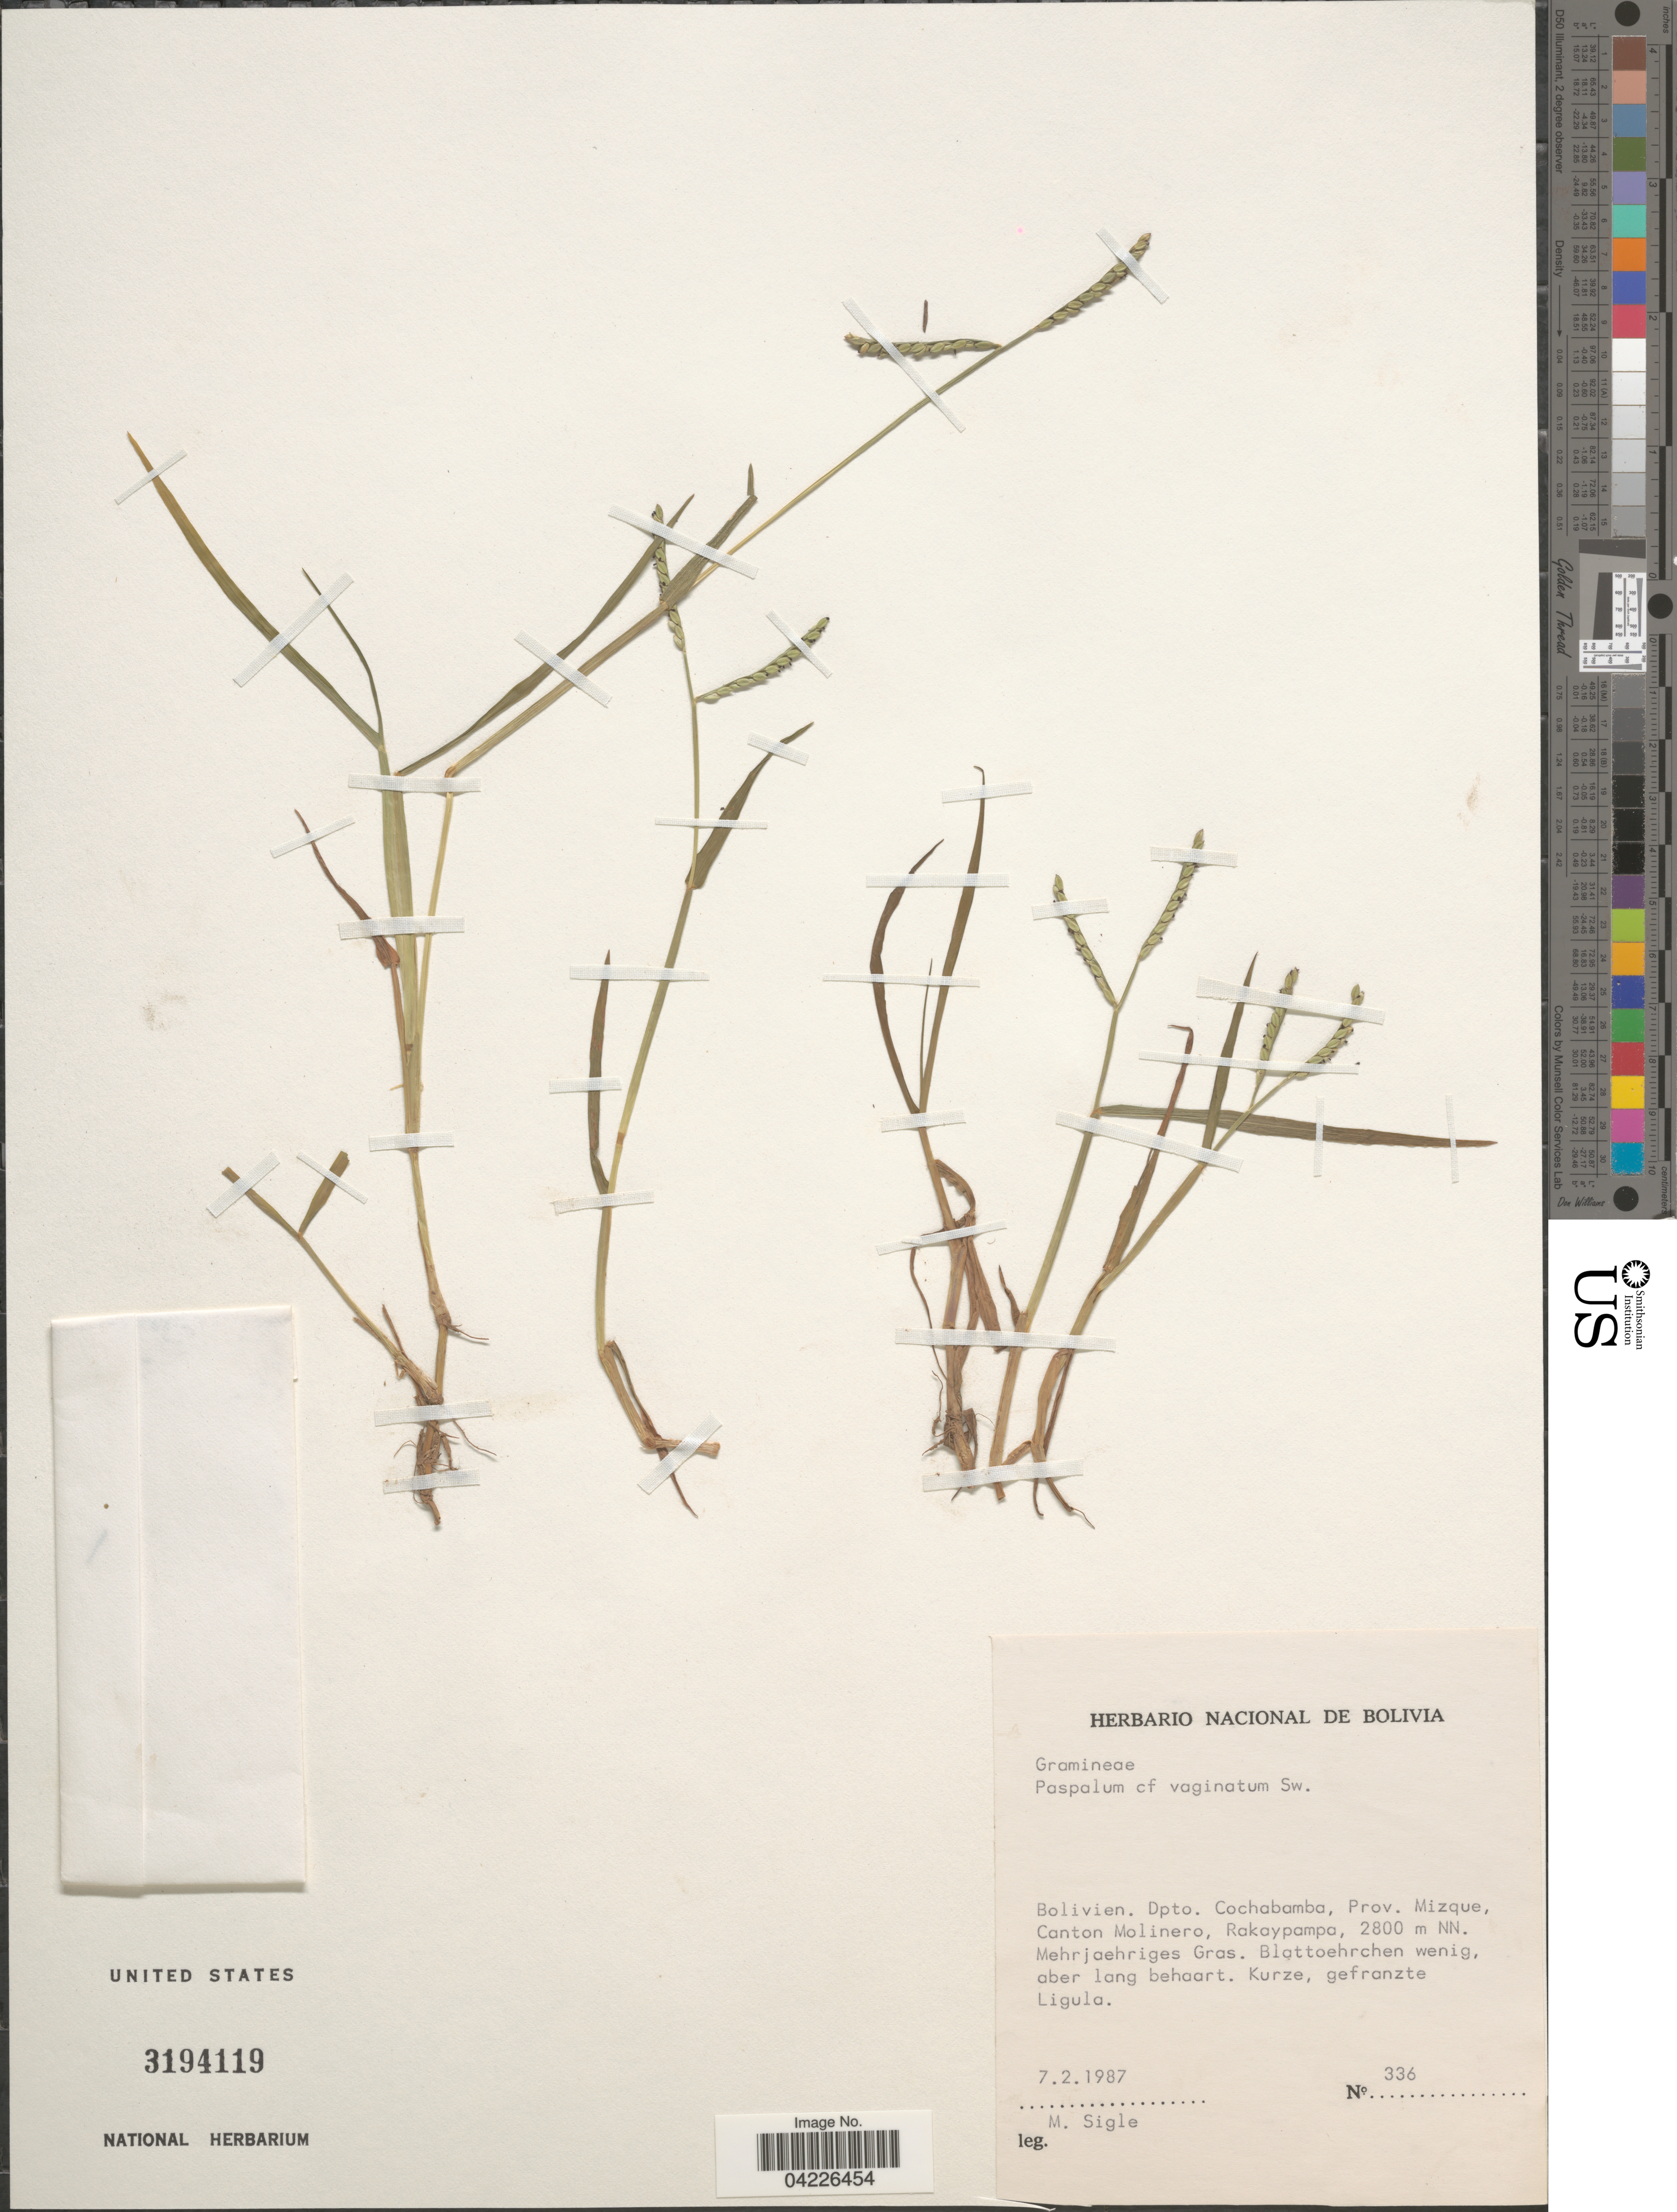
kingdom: Plantae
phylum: Tracheophyta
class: Liliopsida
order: Poales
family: Poaceae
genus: Paspalum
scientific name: Paspalum vaginatum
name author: Sw.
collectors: M. Sigle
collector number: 336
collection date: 1987-02-07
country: Bolivia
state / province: Cochabamba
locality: Dpto. Cochabamba, Prov. Mizque, Canton Molinero, Rakaypampa.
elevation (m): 2800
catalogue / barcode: US 3194119